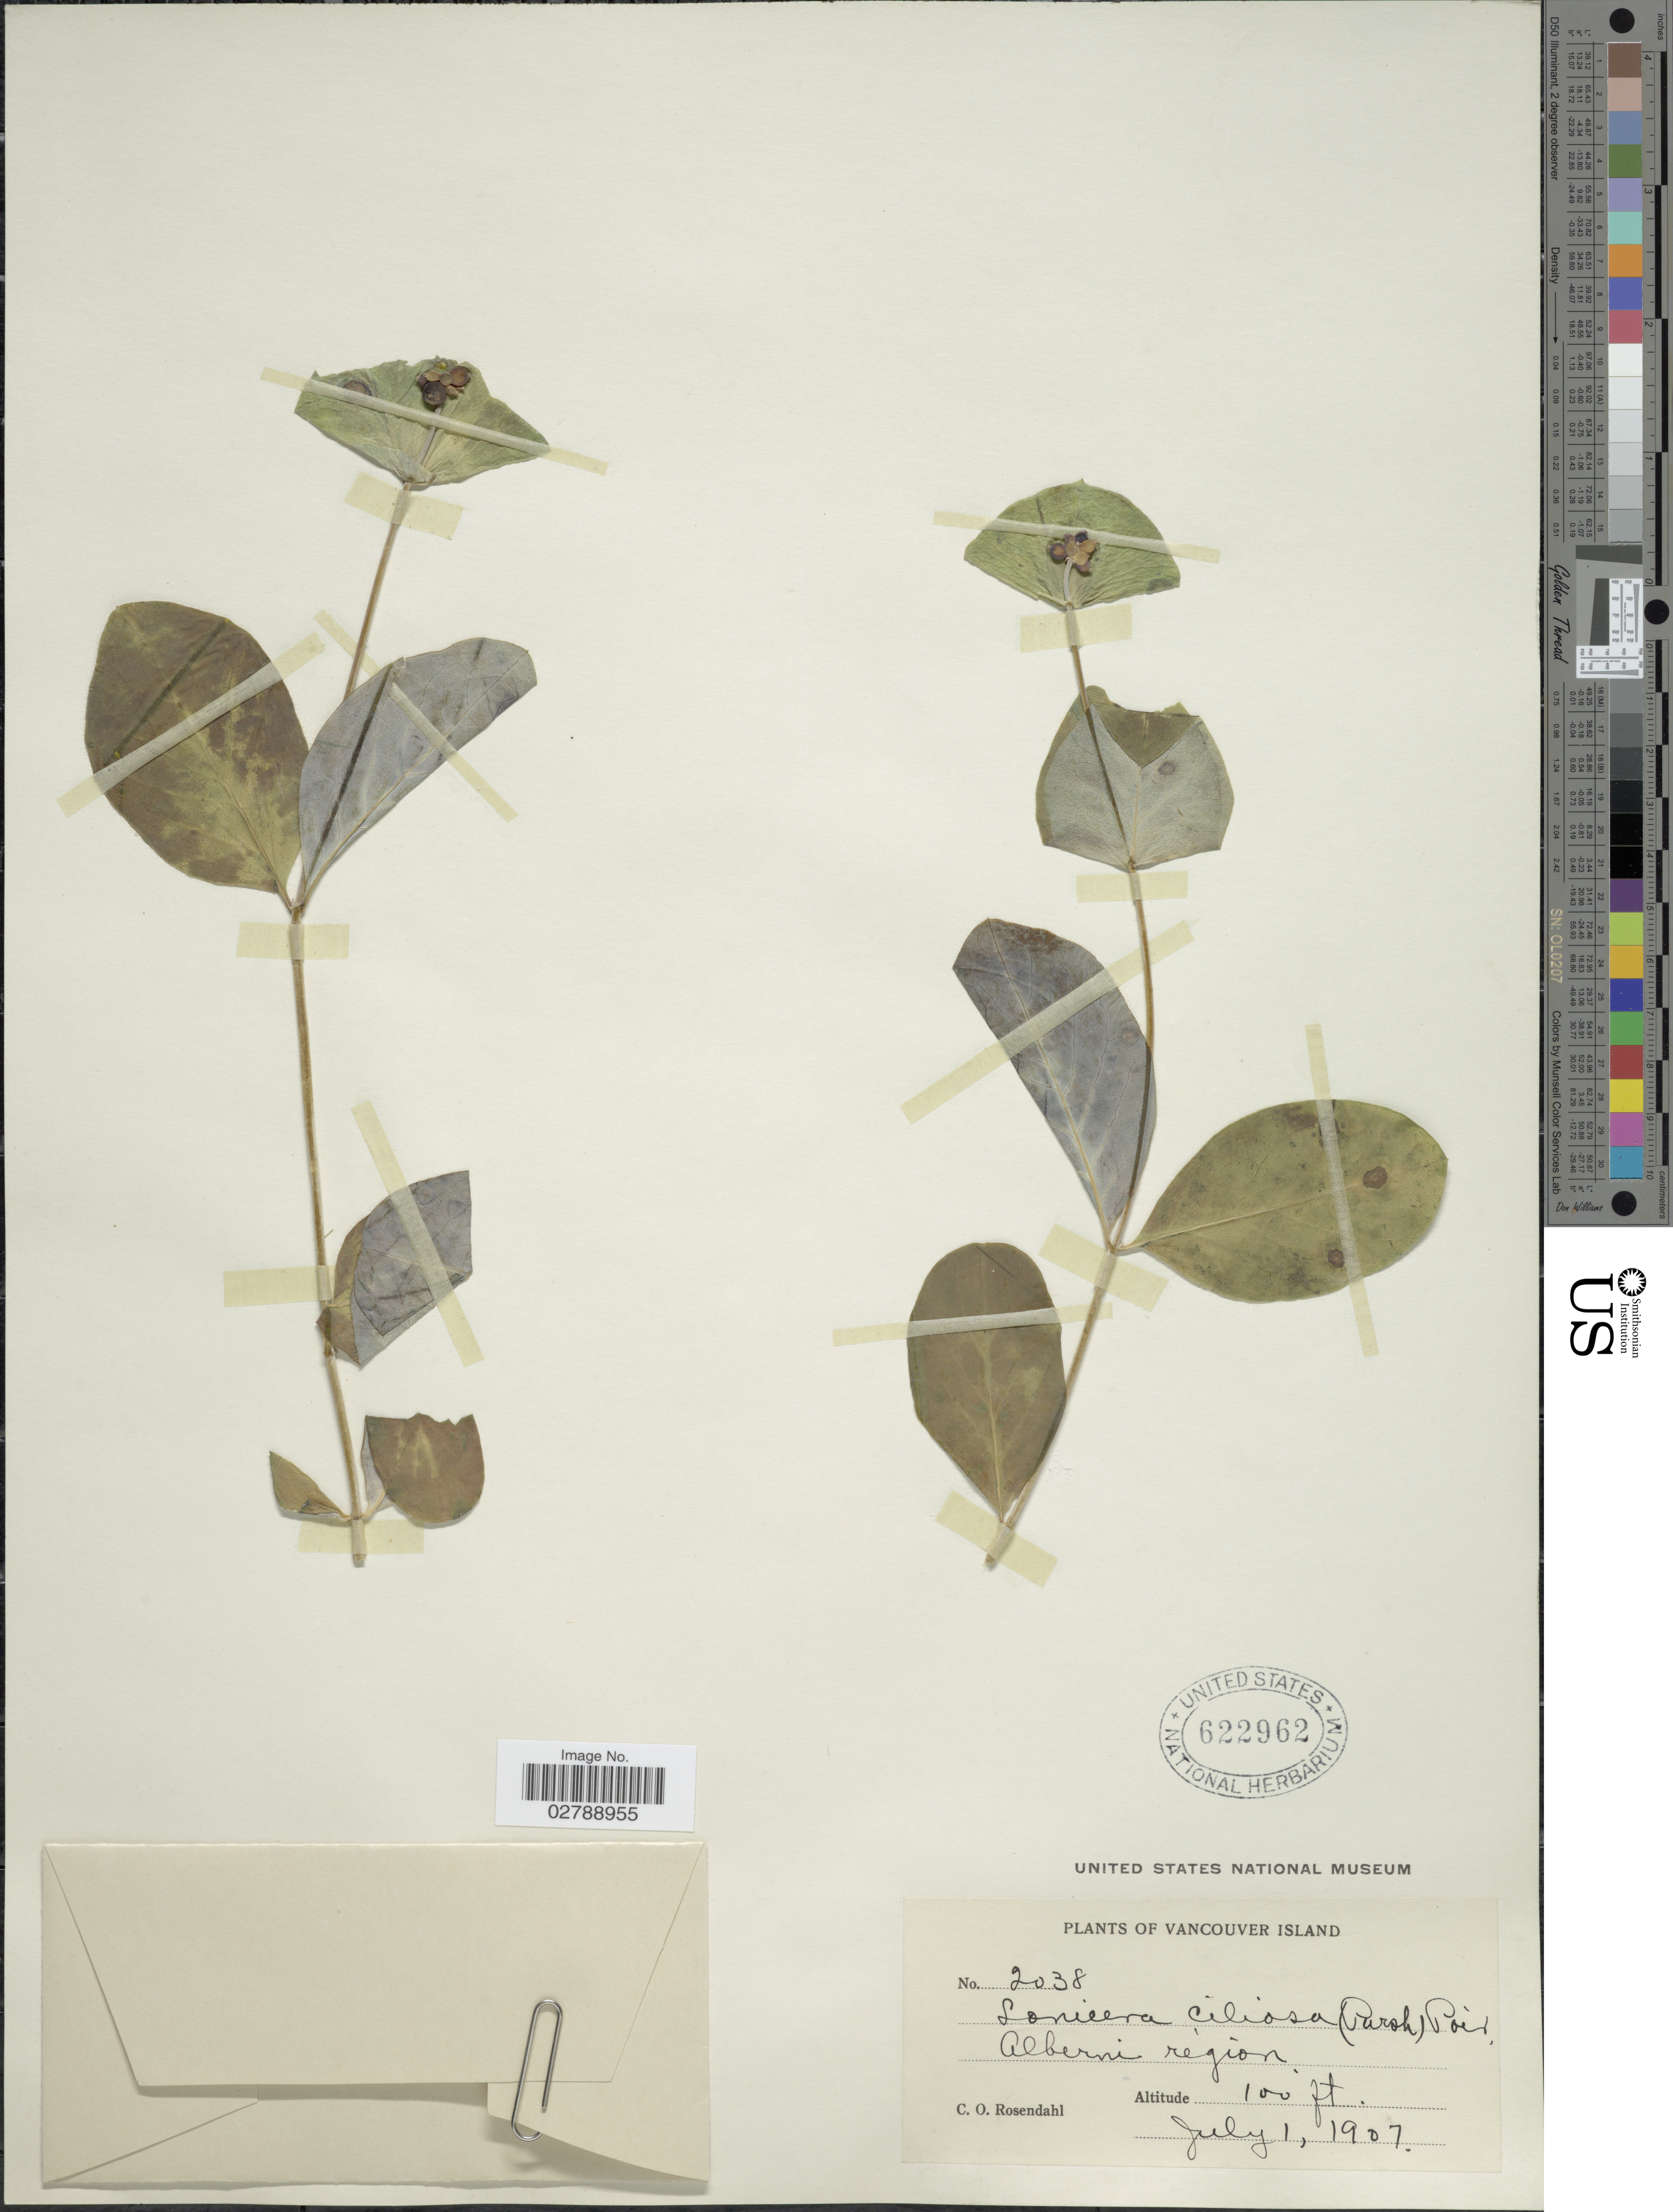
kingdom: Plantae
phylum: Tracheophyta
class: Magnoliopsida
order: Dipsacales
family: Caprifoliaceae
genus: Lonicera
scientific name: Lonicera ciliosa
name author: Poir.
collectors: C. O. Rosendahl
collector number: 2038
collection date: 1907-07-01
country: Canada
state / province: British Columbia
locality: Vancouver Island. Alberni region.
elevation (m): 30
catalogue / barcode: US 622962